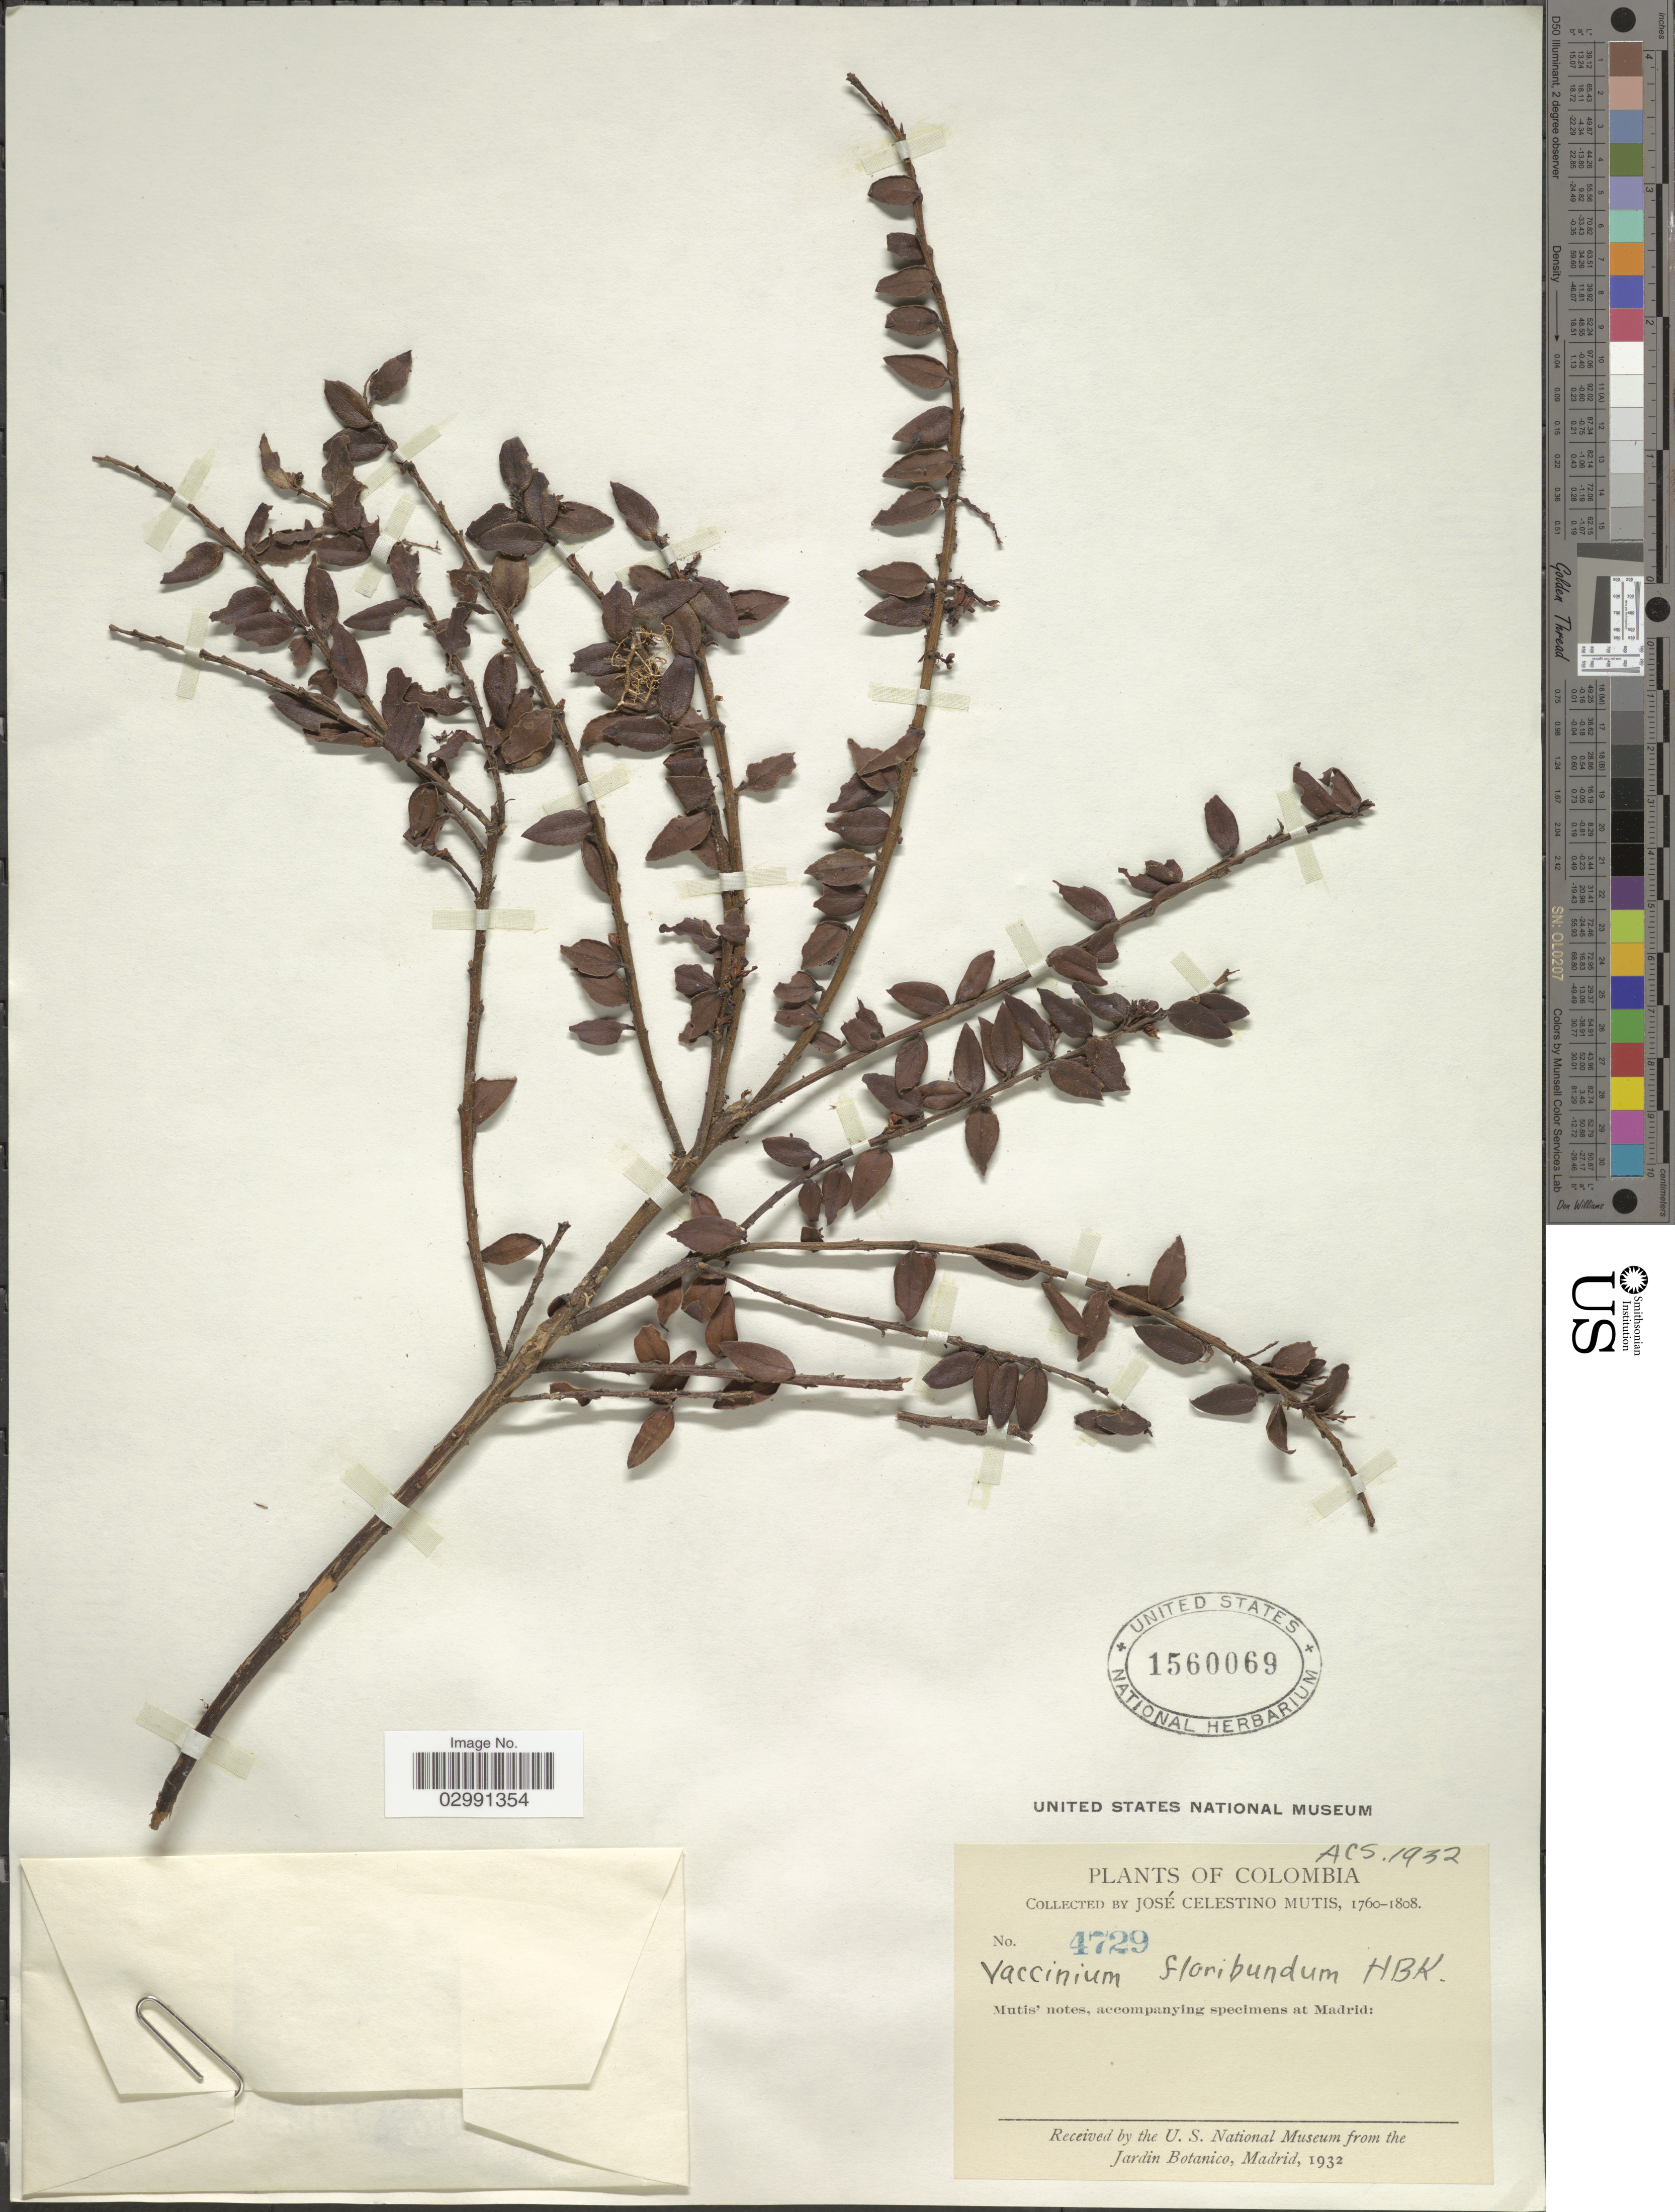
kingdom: Plantae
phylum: Tracheophyta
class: Magnoliopsida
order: Ericales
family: Ericaceae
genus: Vaccinium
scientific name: Vaccinium floribundum var. floribundum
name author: Kunth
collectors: J. C. B. Mutis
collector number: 4729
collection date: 1760/1808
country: Colombia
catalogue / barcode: US 1560069